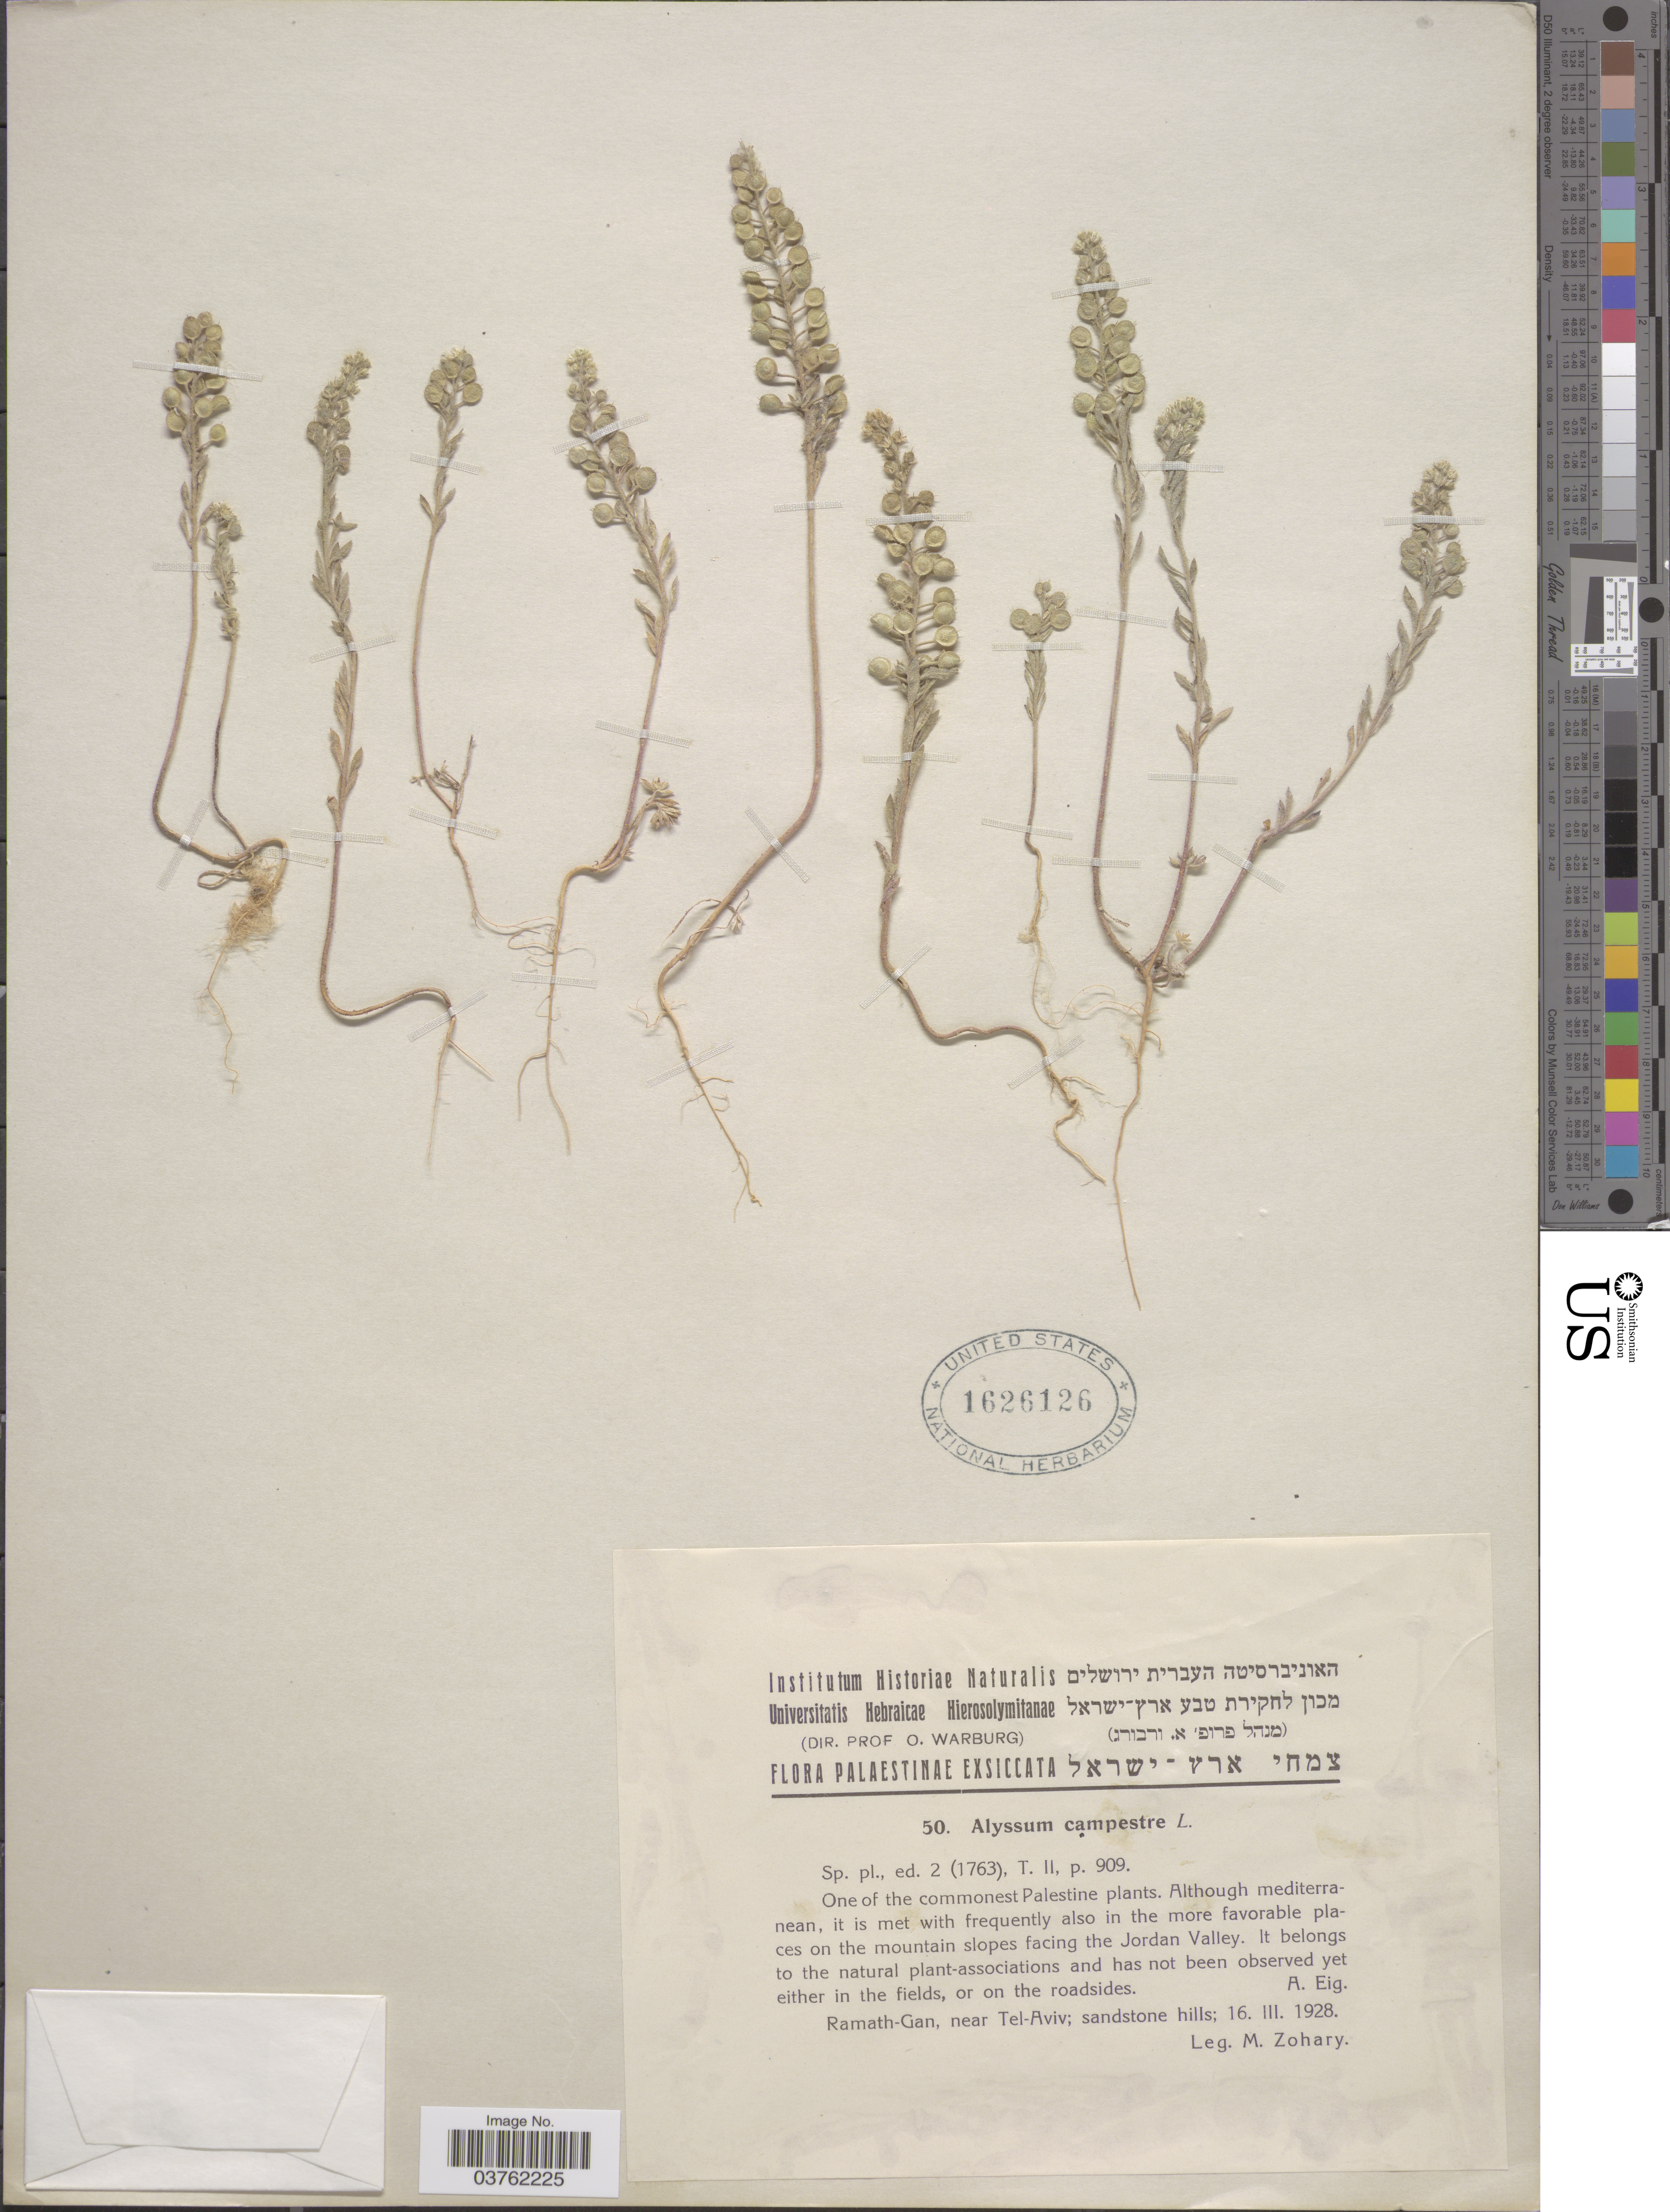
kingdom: Plantae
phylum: Tracheophyta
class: Magnoliopsida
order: Brassicales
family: Brassicaceae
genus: Alyssum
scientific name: Alyssum campestre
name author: (L.) L.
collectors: M. Zohary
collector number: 50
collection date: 1928-03-16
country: Israel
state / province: Tel Aviv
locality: Palaestinae. Ramath-Gan, near Tel-Aviv.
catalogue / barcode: US 1626126